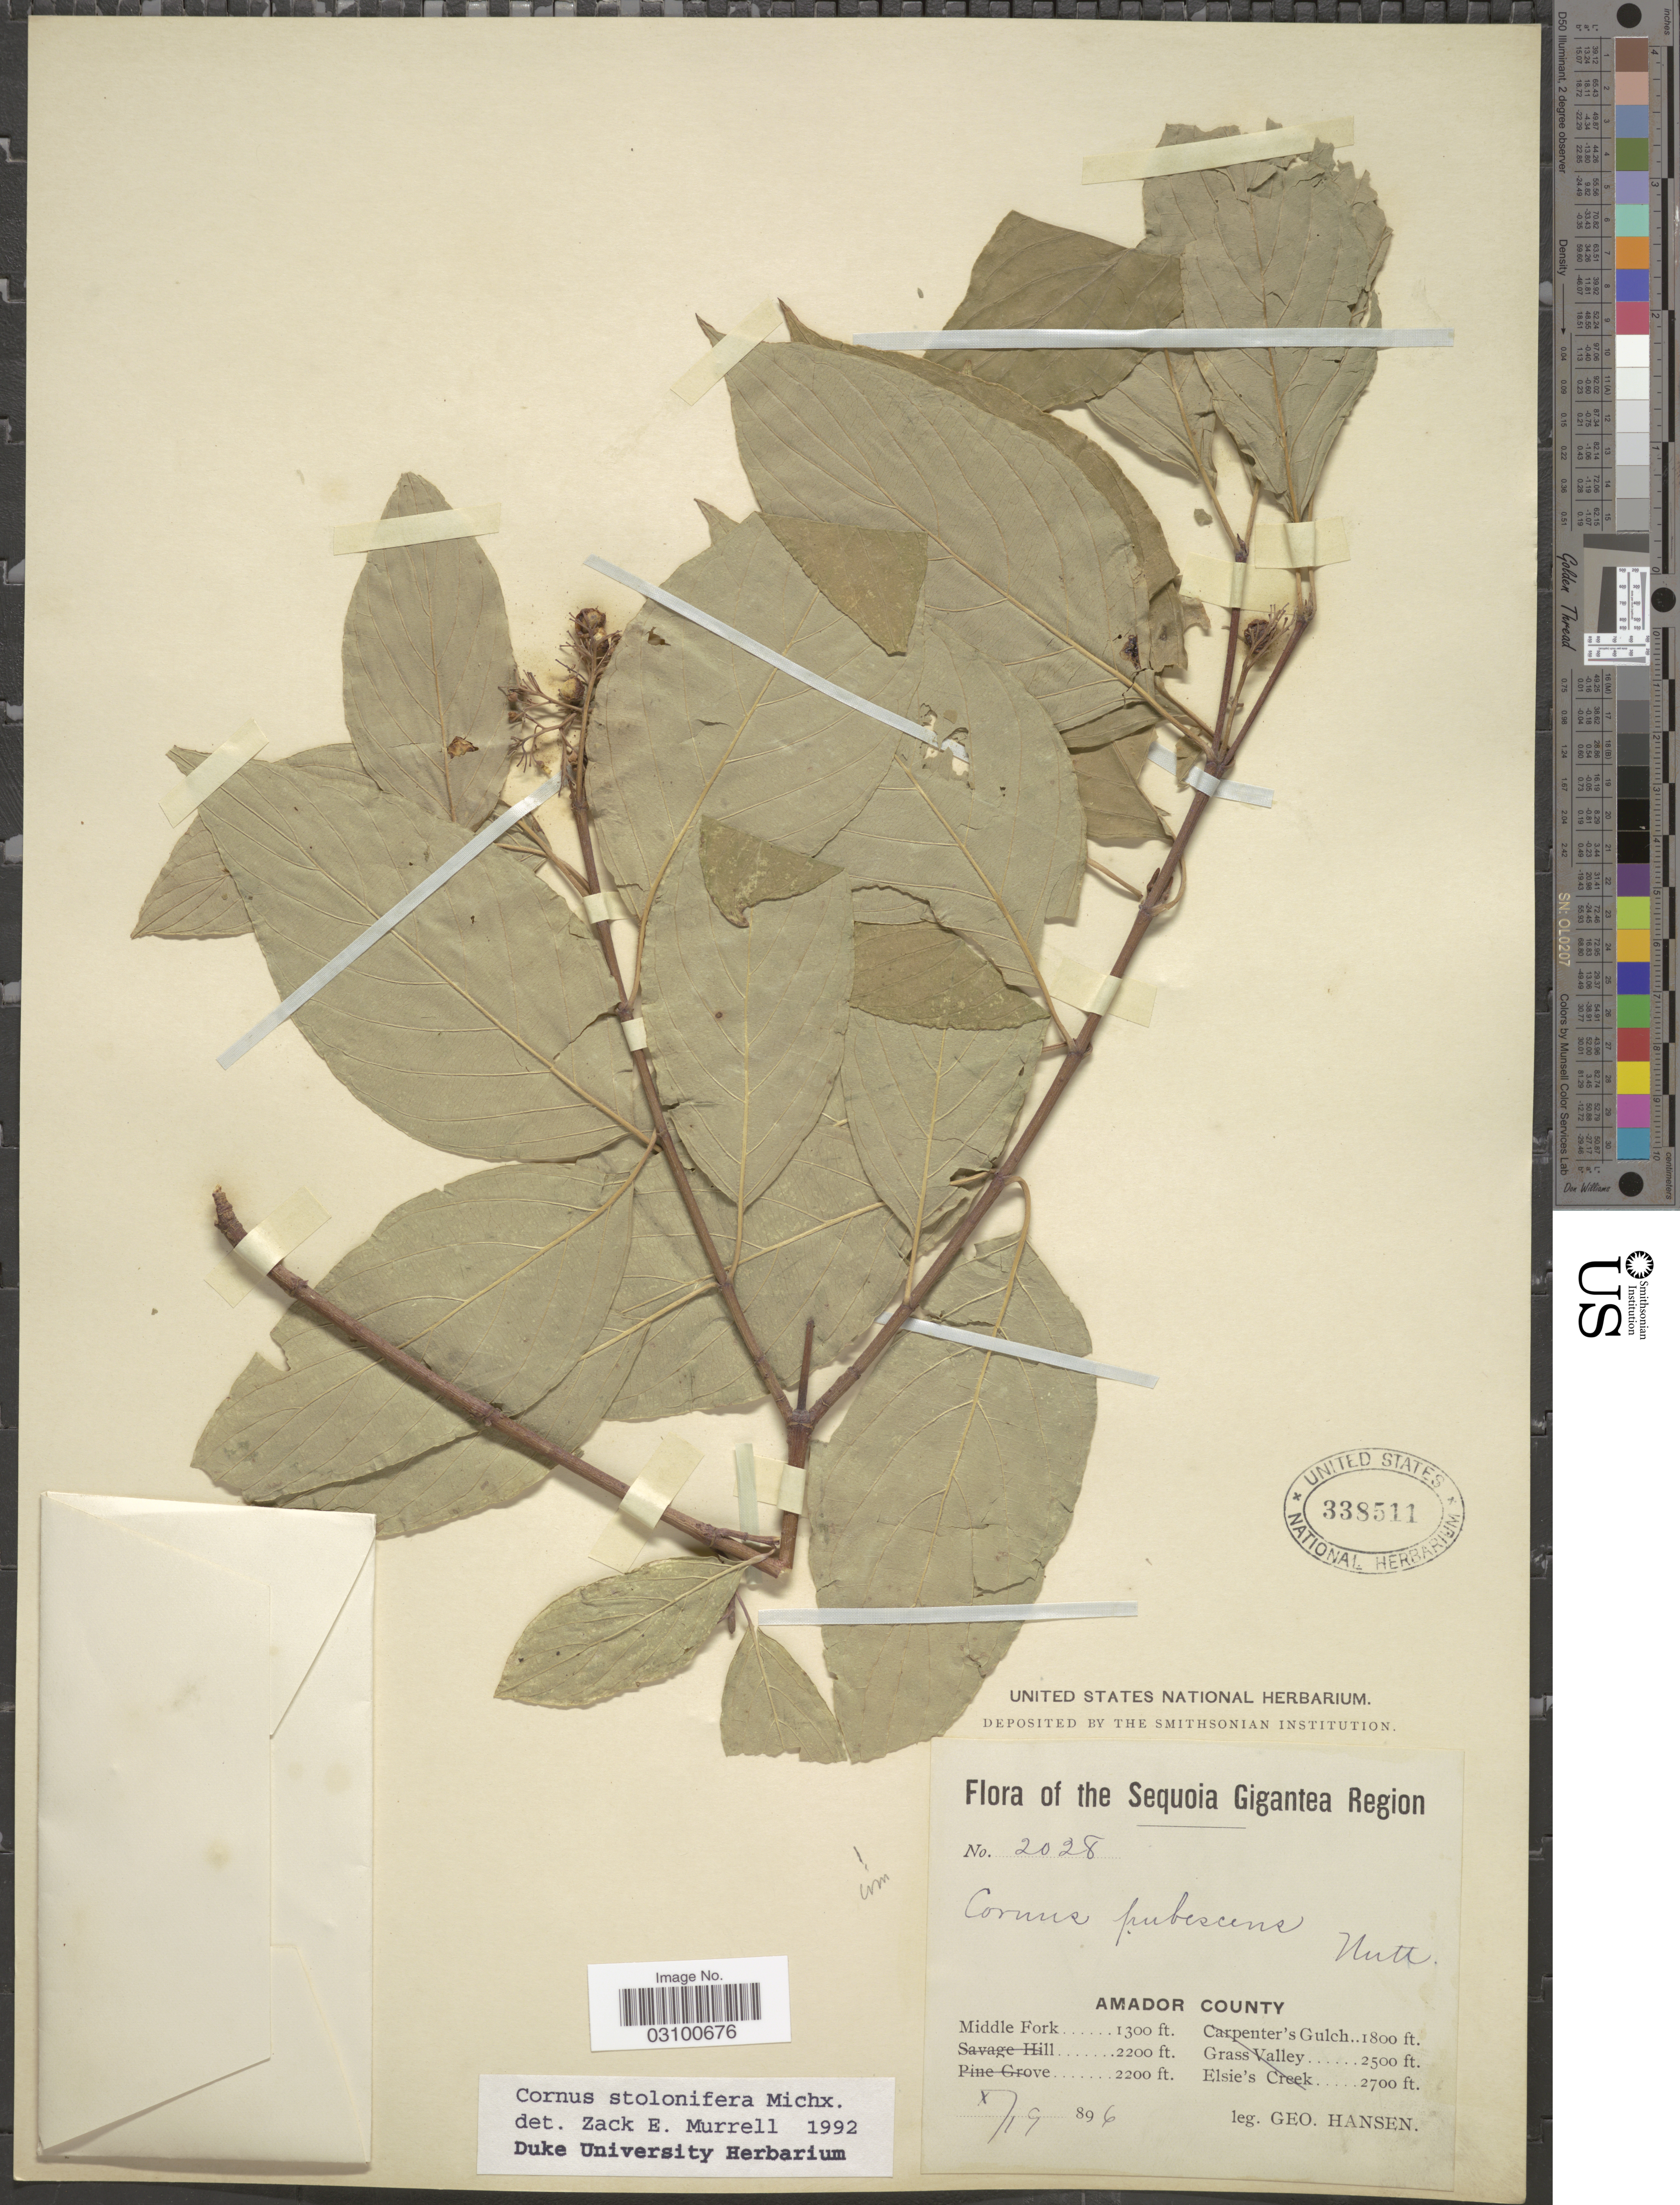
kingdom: Plantae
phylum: Tracheophyta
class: Magnoliopsida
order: Cornales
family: Cornaceae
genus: Cornus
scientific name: Cornus sericea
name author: L.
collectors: G. Hansen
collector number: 2028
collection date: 1896-10-19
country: United States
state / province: California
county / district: Amador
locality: Sequoia Gigantea Region. Amador County. Middle Fork.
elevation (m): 396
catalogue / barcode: US 338511